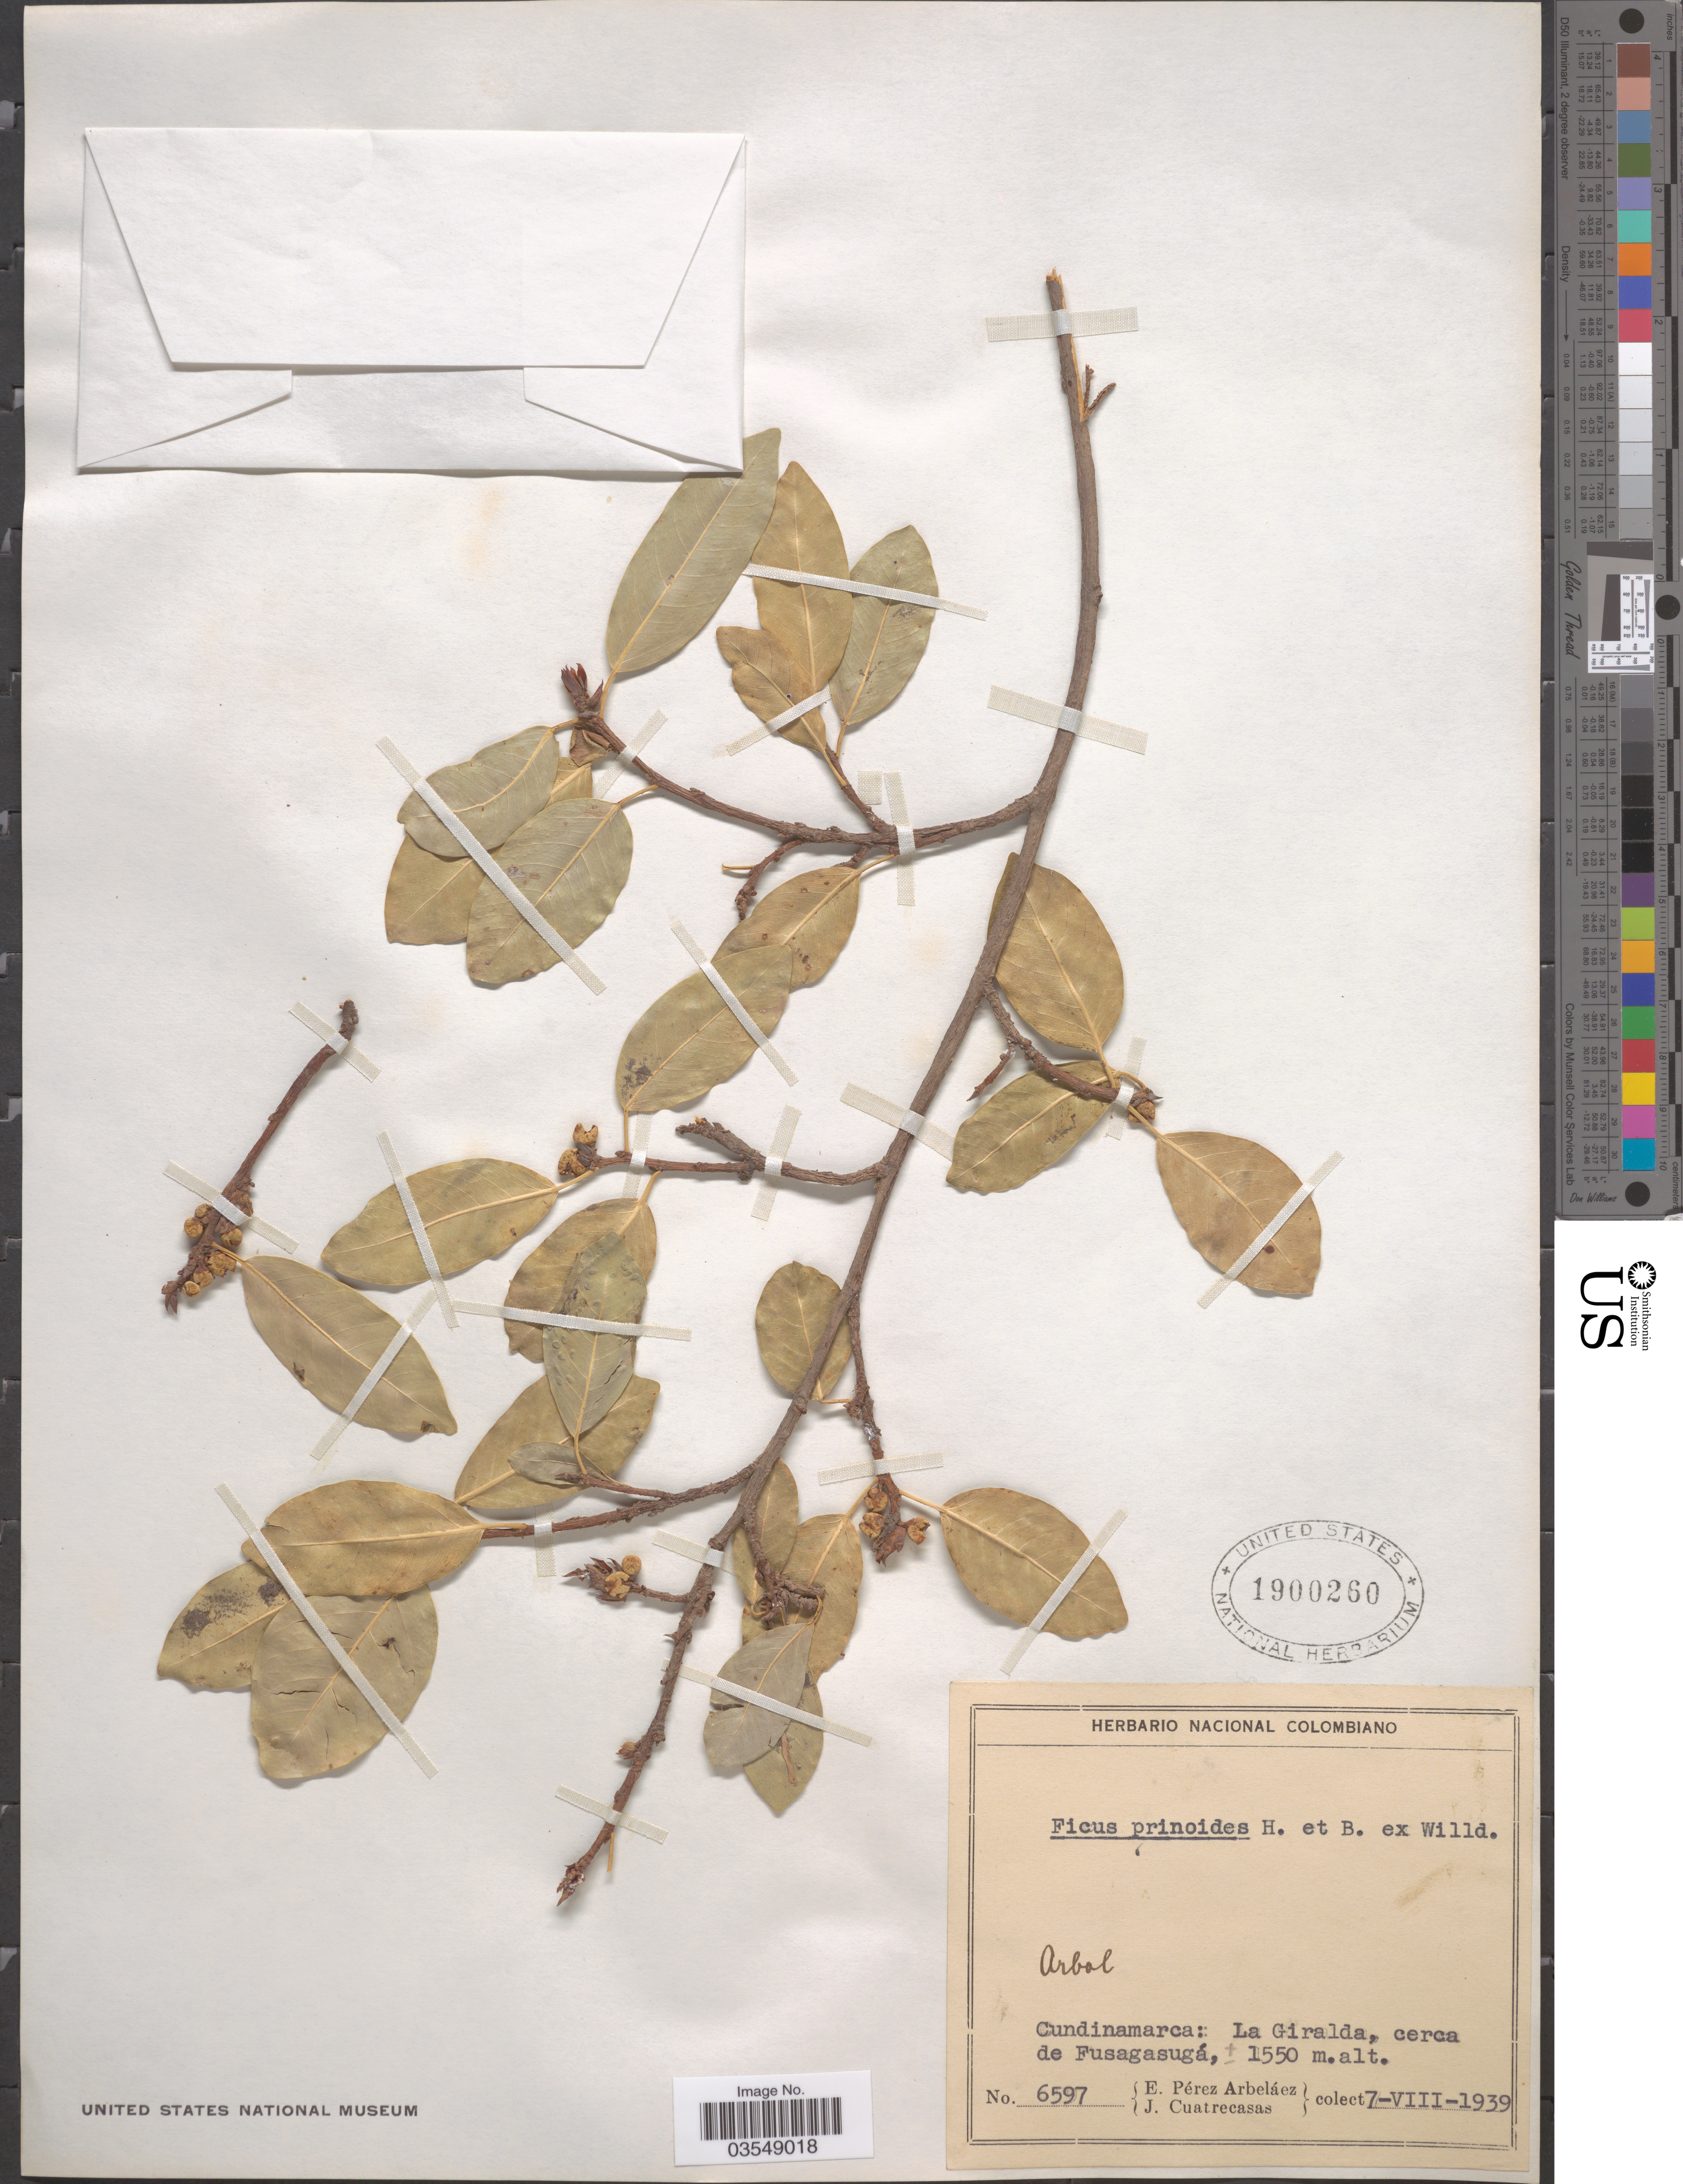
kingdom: Plantae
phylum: Tracheophyta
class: Magnoliopsida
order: Rosales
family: Moraceae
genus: Ficus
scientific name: Ficus pallida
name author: Vahl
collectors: E. Pérez Arbeláez & J. Cuatrecasas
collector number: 6597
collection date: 1939-08-07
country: Colombia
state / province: Cundinamarca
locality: La Giralda, cerca de Fusagasugá.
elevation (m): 1550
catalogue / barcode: US 1900260